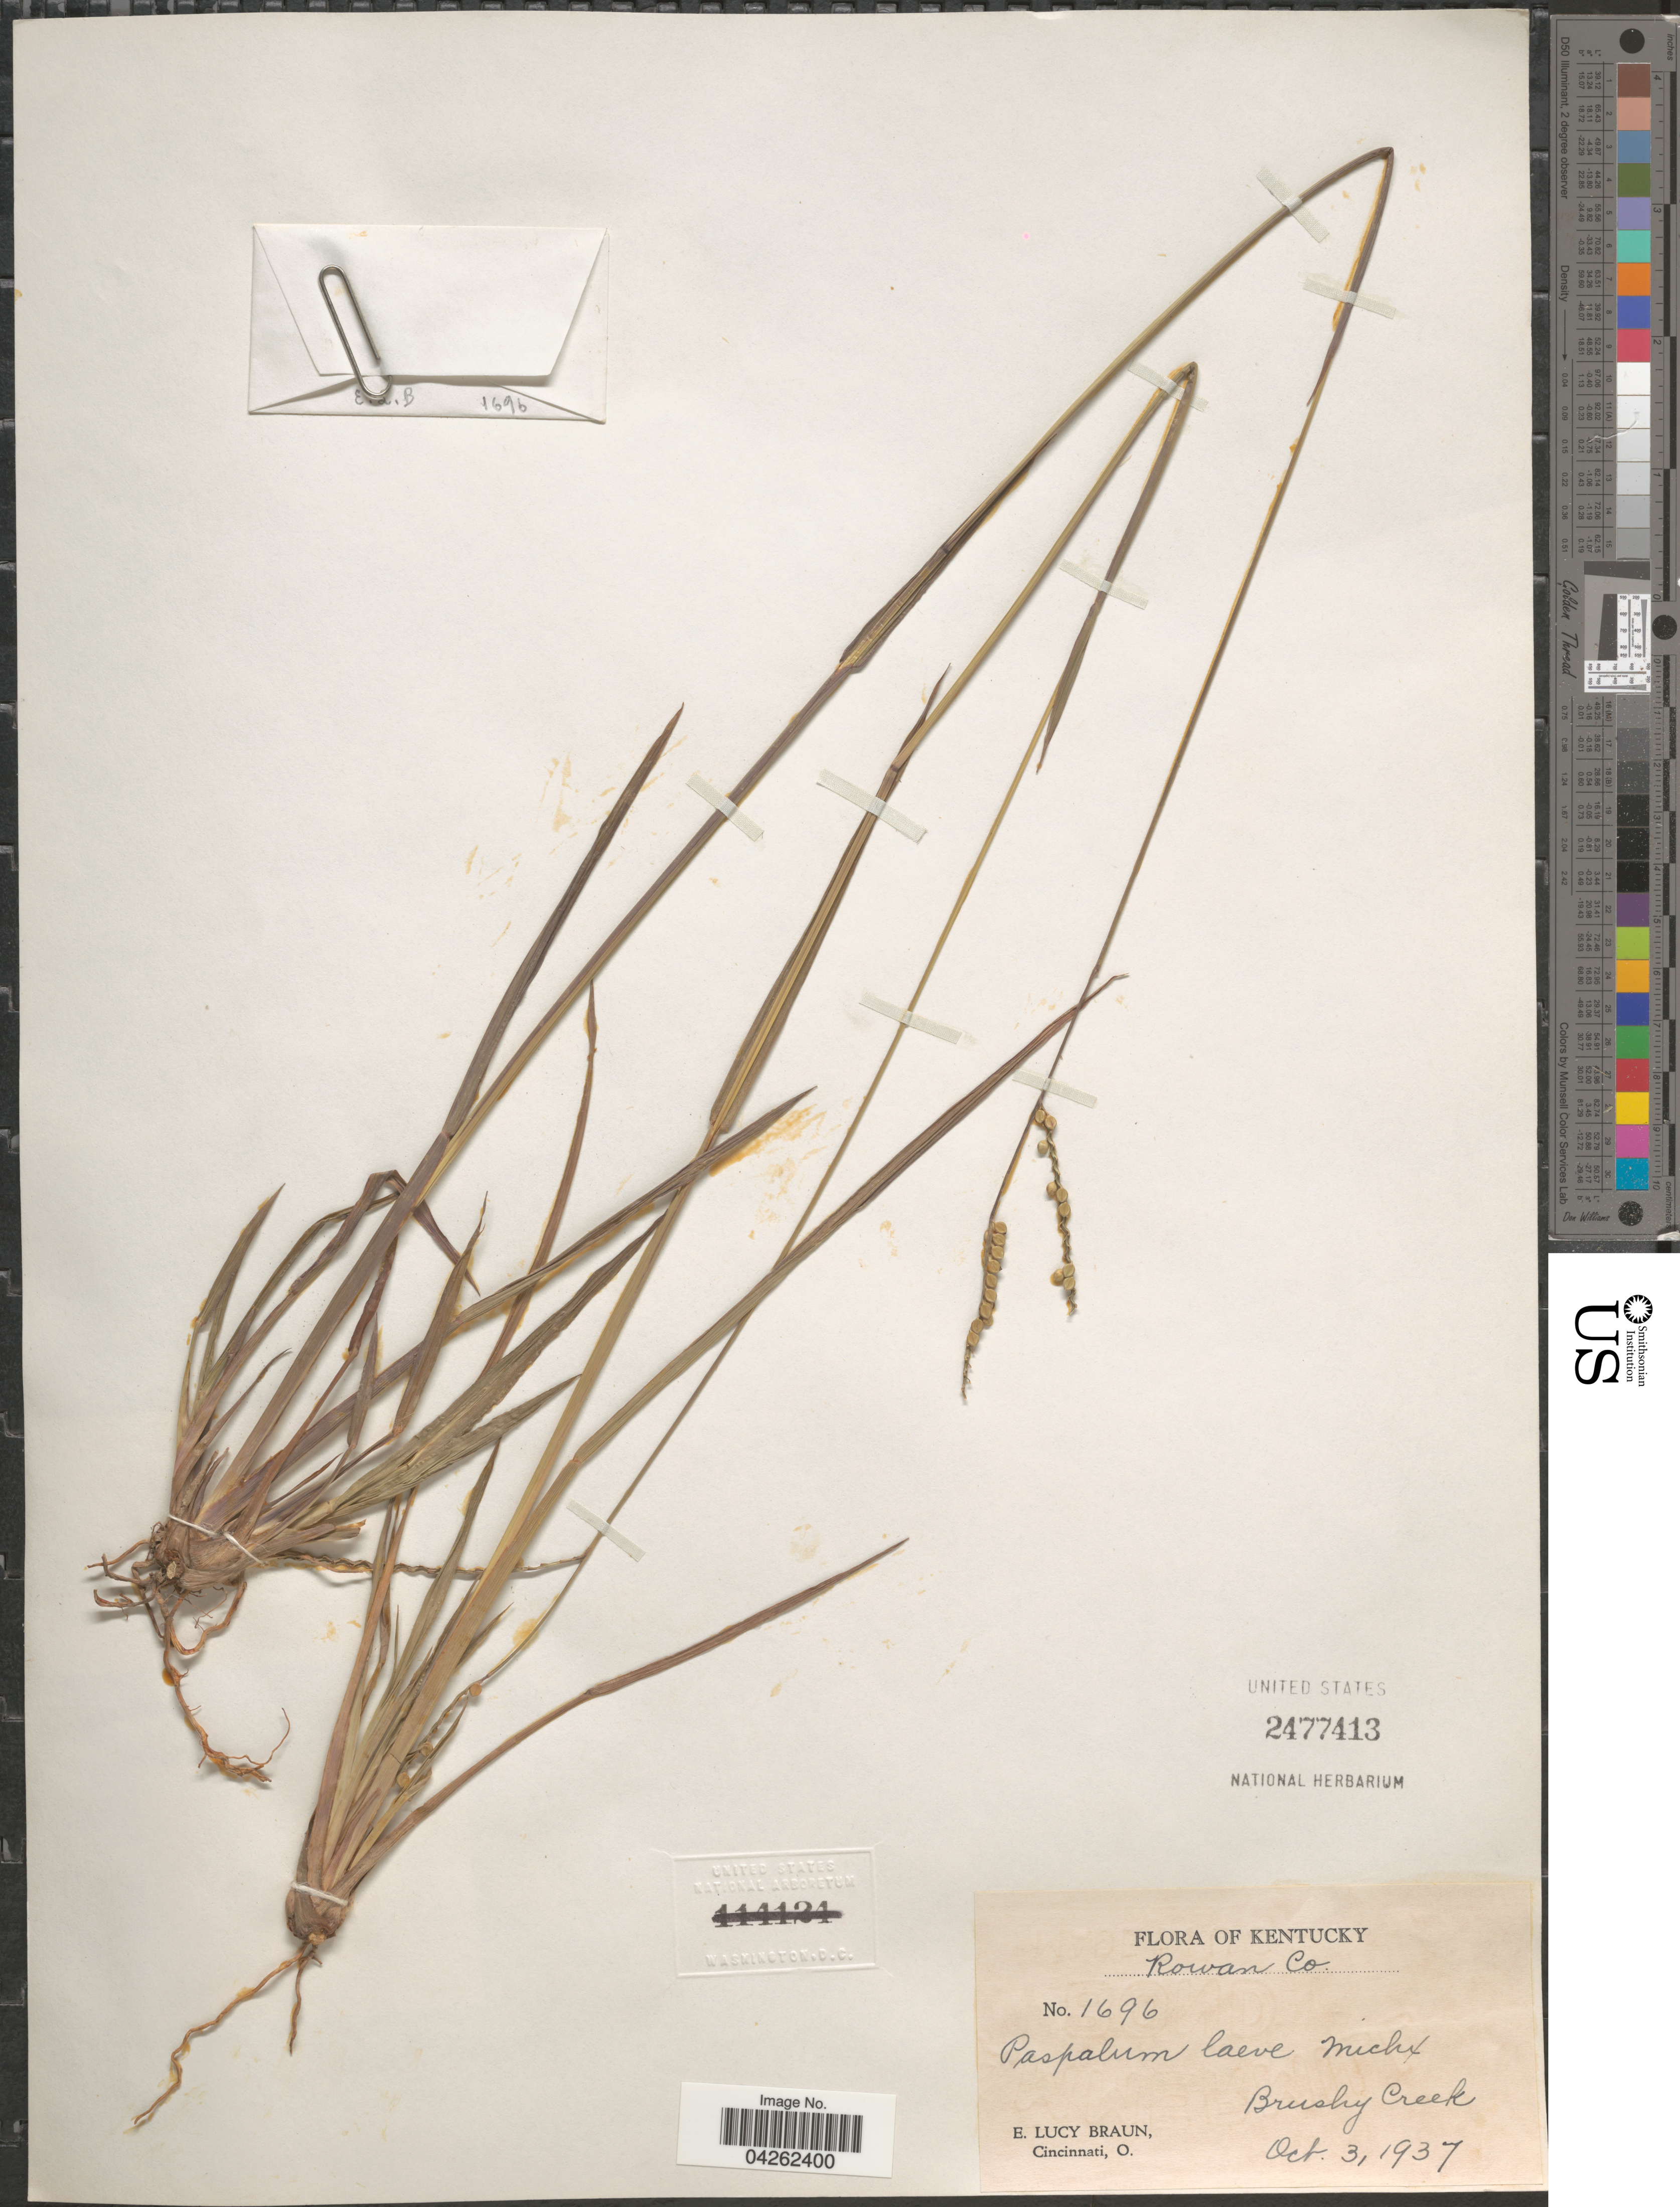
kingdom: Plantae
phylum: Tracheophyta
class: Liliopsida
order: Poales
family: Poaceae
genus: Paspalum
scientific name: Paspalum laeve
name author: Michx.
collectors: E. L. Braun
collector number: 1696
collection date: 1937-10-03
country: United States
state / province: Kentucky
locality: Rowan Co. Brushy Creek.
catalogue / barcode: US 2477413